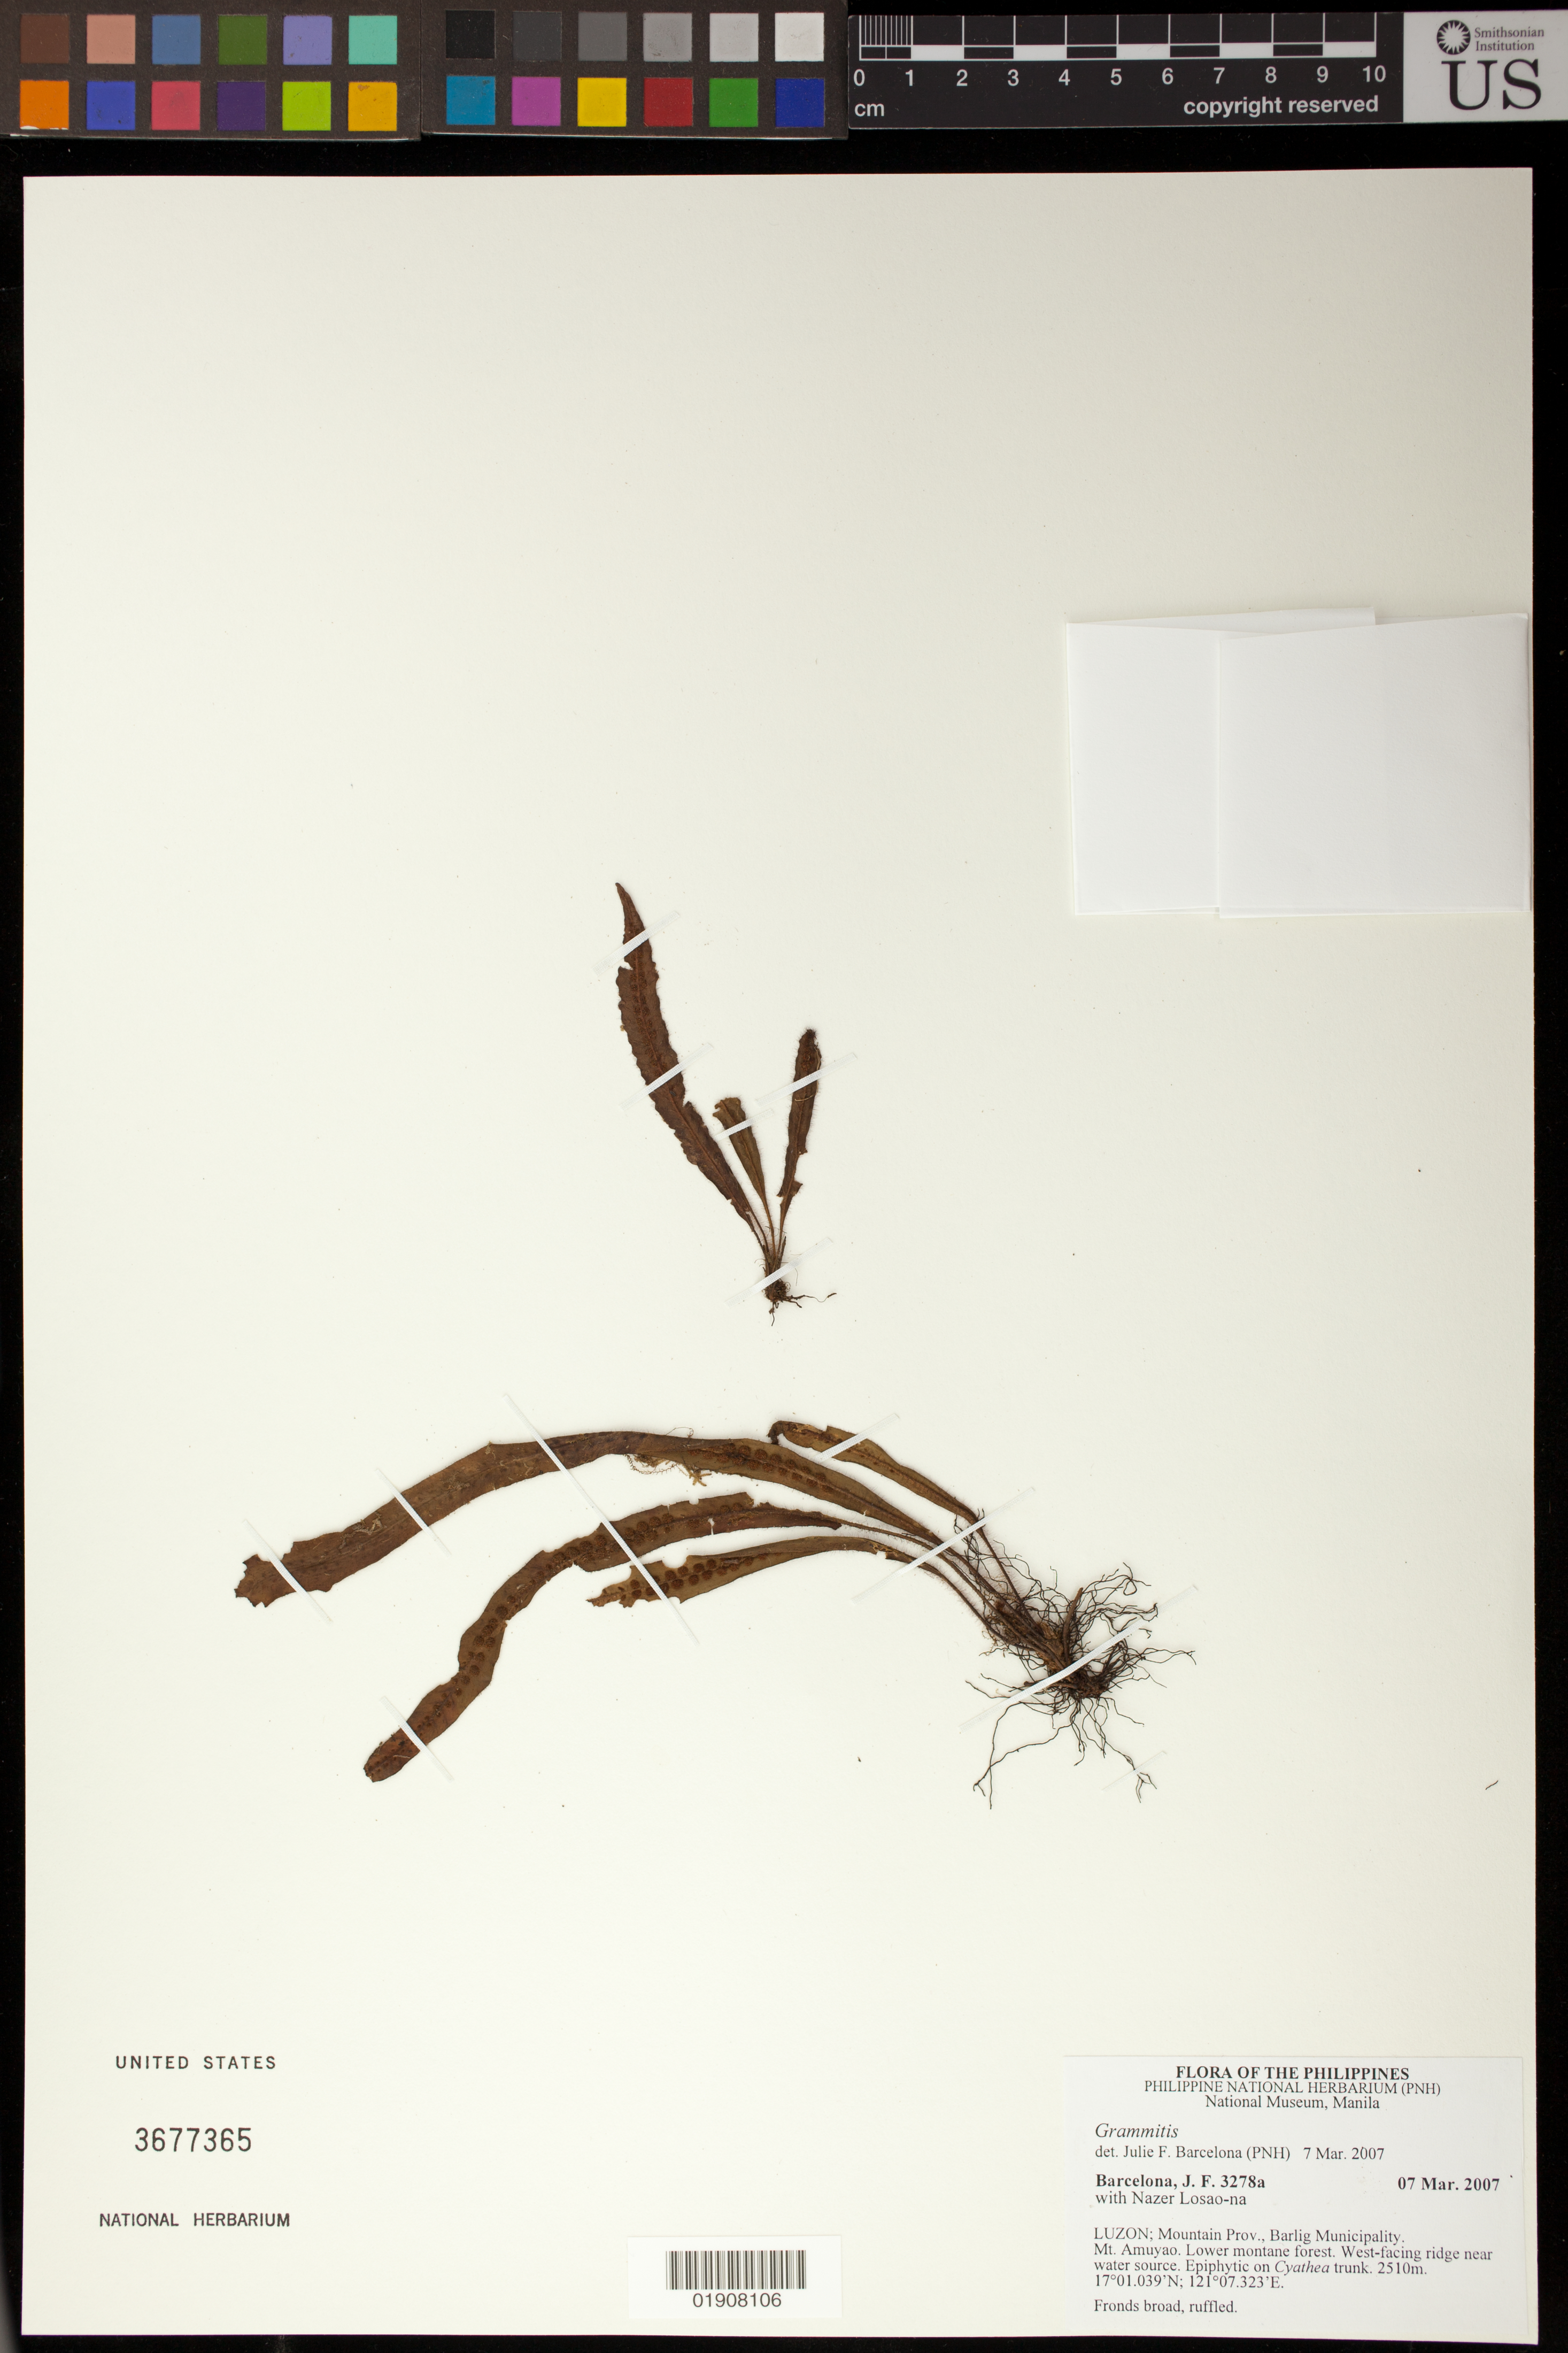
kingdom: Plantae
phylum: Tracheophyta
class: Polypodiopsida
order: Polypodiales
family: Polypodiaceae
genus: Grammitis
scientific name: Grammitis sp.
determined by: Barcelona, J. F.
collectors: J. F. Barcelona & N. Losao-na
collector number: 3278a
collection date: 2007-03-07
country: Philippines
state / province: Cordillera (Administrative Region)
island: Luzon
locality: Luzon; Mountain Prov., Barlig Municipality, Mt. Amuyao.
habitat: Lower montane forest.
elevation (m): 2510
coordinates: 17 01.039 N, 121 07.323 E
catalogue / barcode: US 3677365